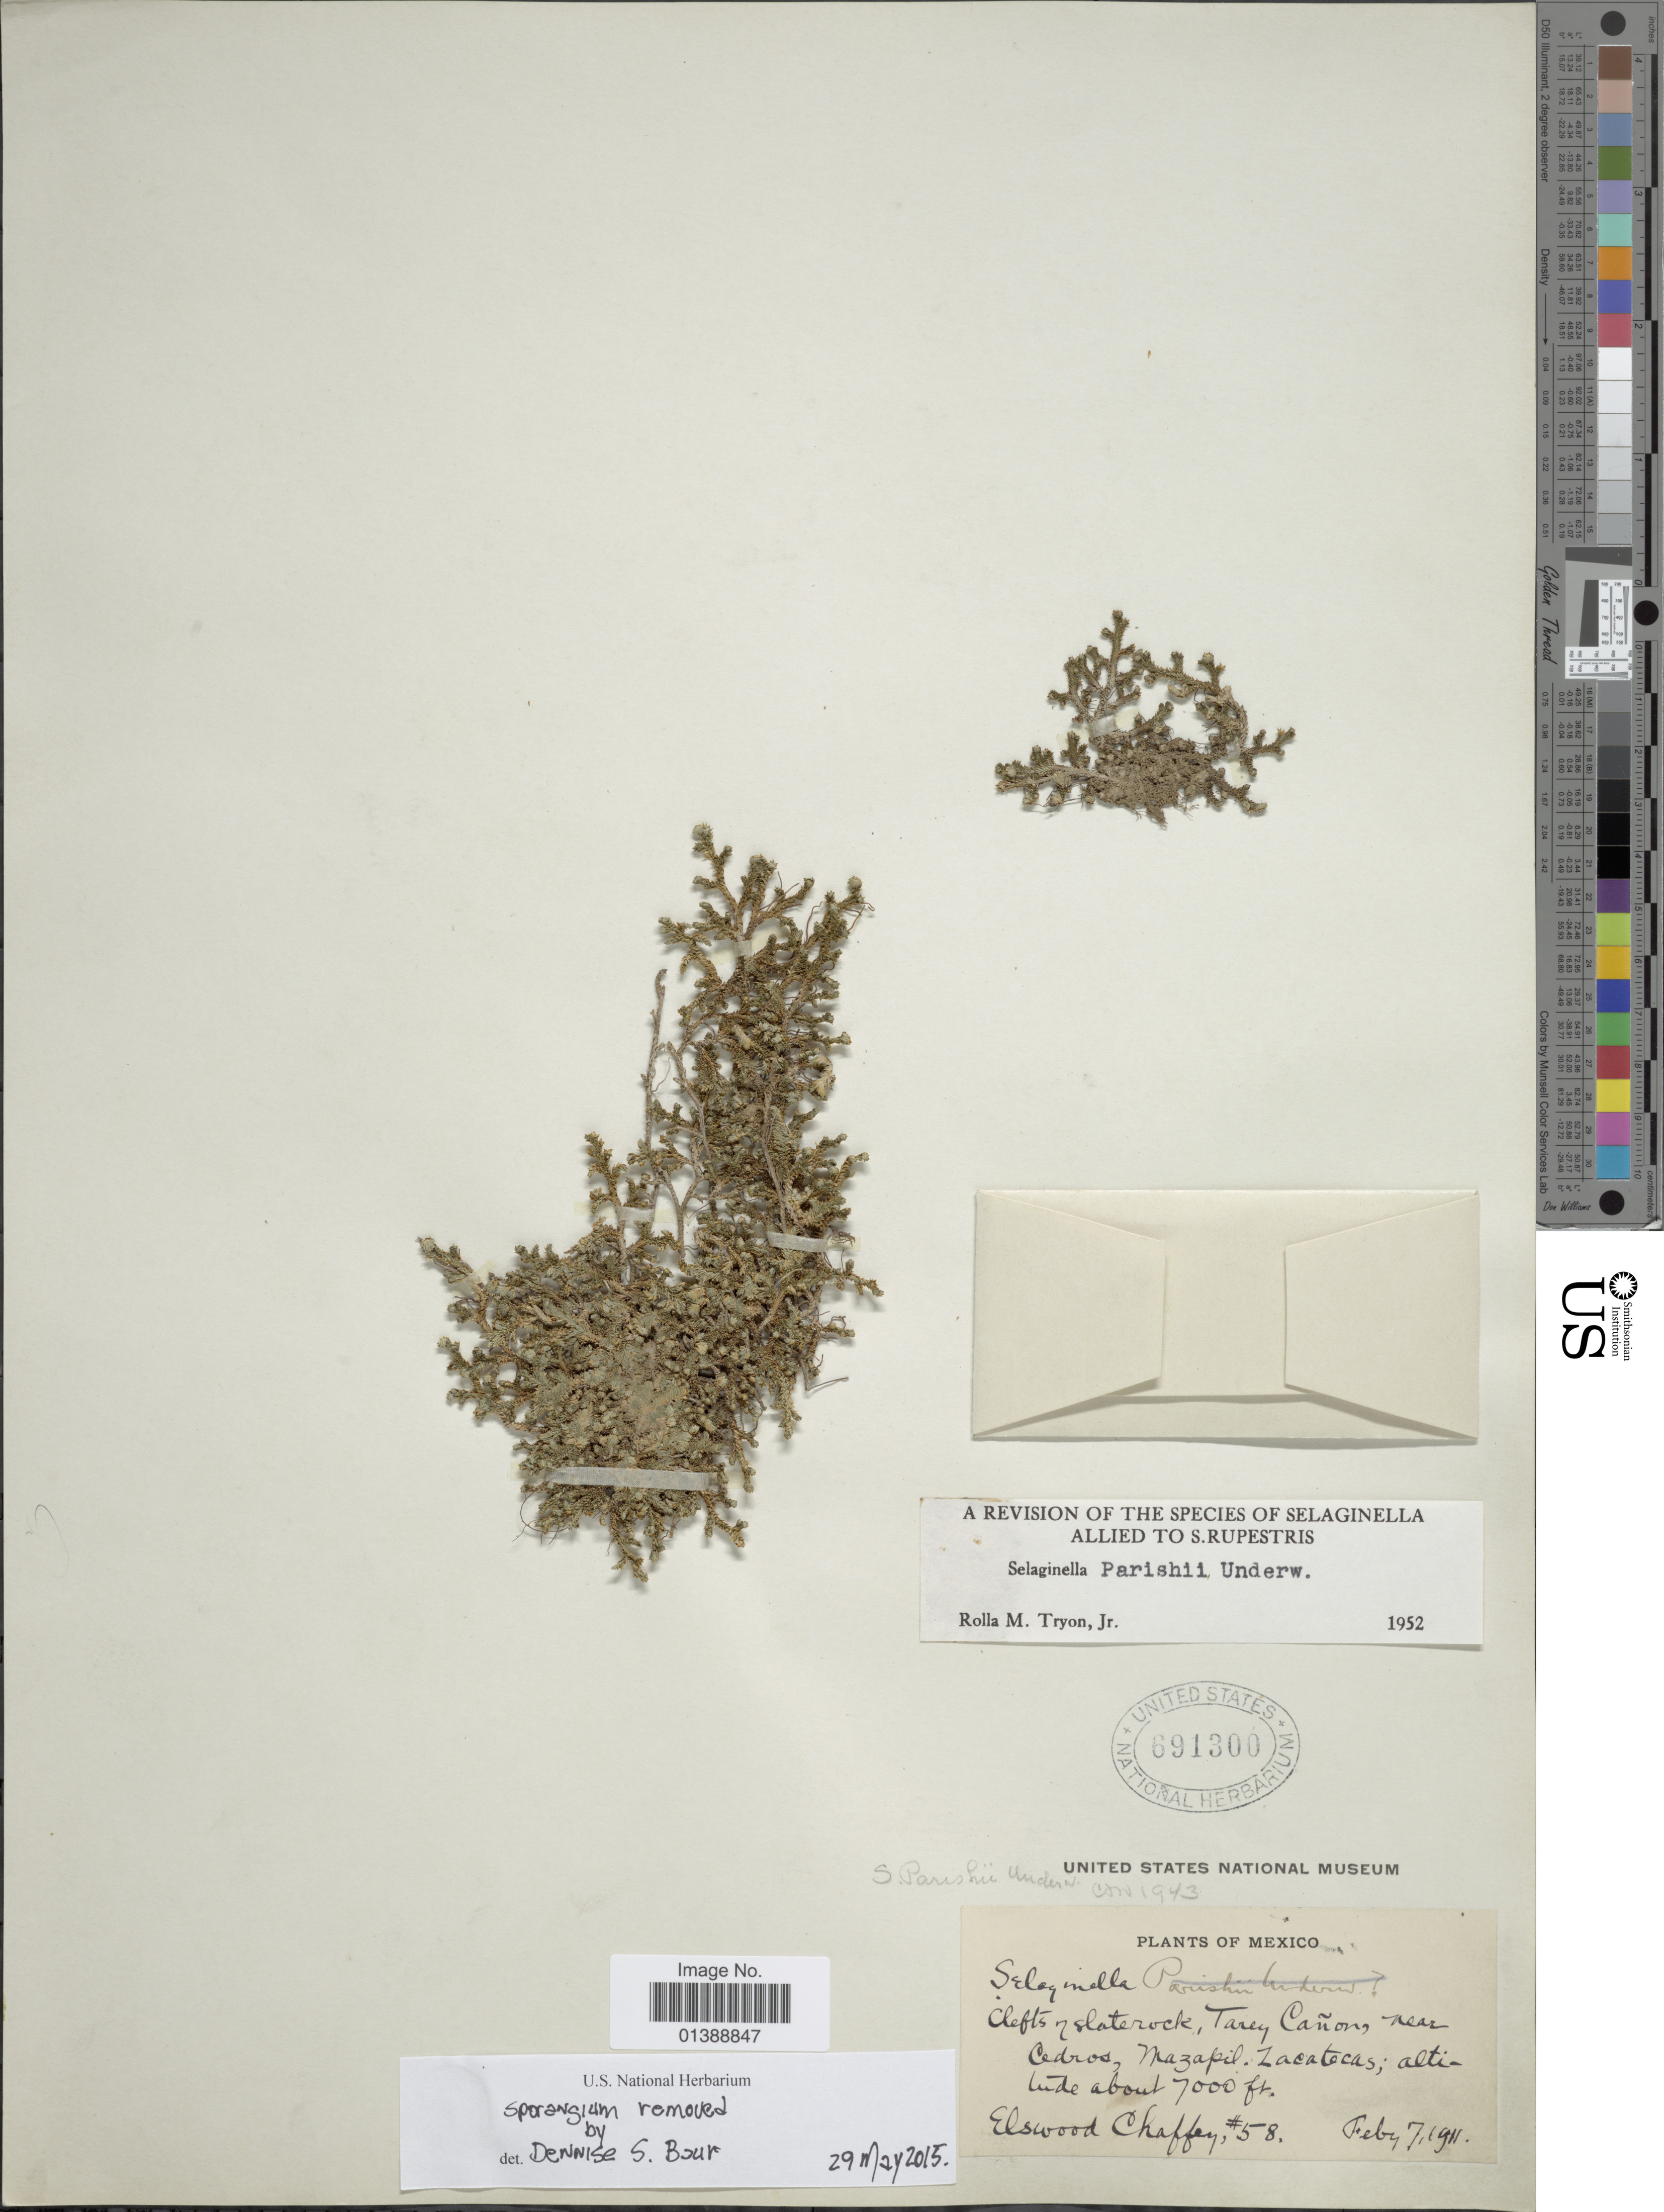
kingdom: Plantae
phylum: Tracheophyta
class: Lycopodiopsida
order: Selaginellales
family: Selaginellaceae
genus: Selaginella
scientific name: Selaginella parishii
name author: Underw.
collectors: E. Chaffey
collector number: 58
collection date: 1911-02-07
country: Mexico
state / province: Zacatecas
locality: Tarey cañon, near Cedros, Mazapil [interpreted]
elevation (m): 2134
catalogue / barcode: US 691300